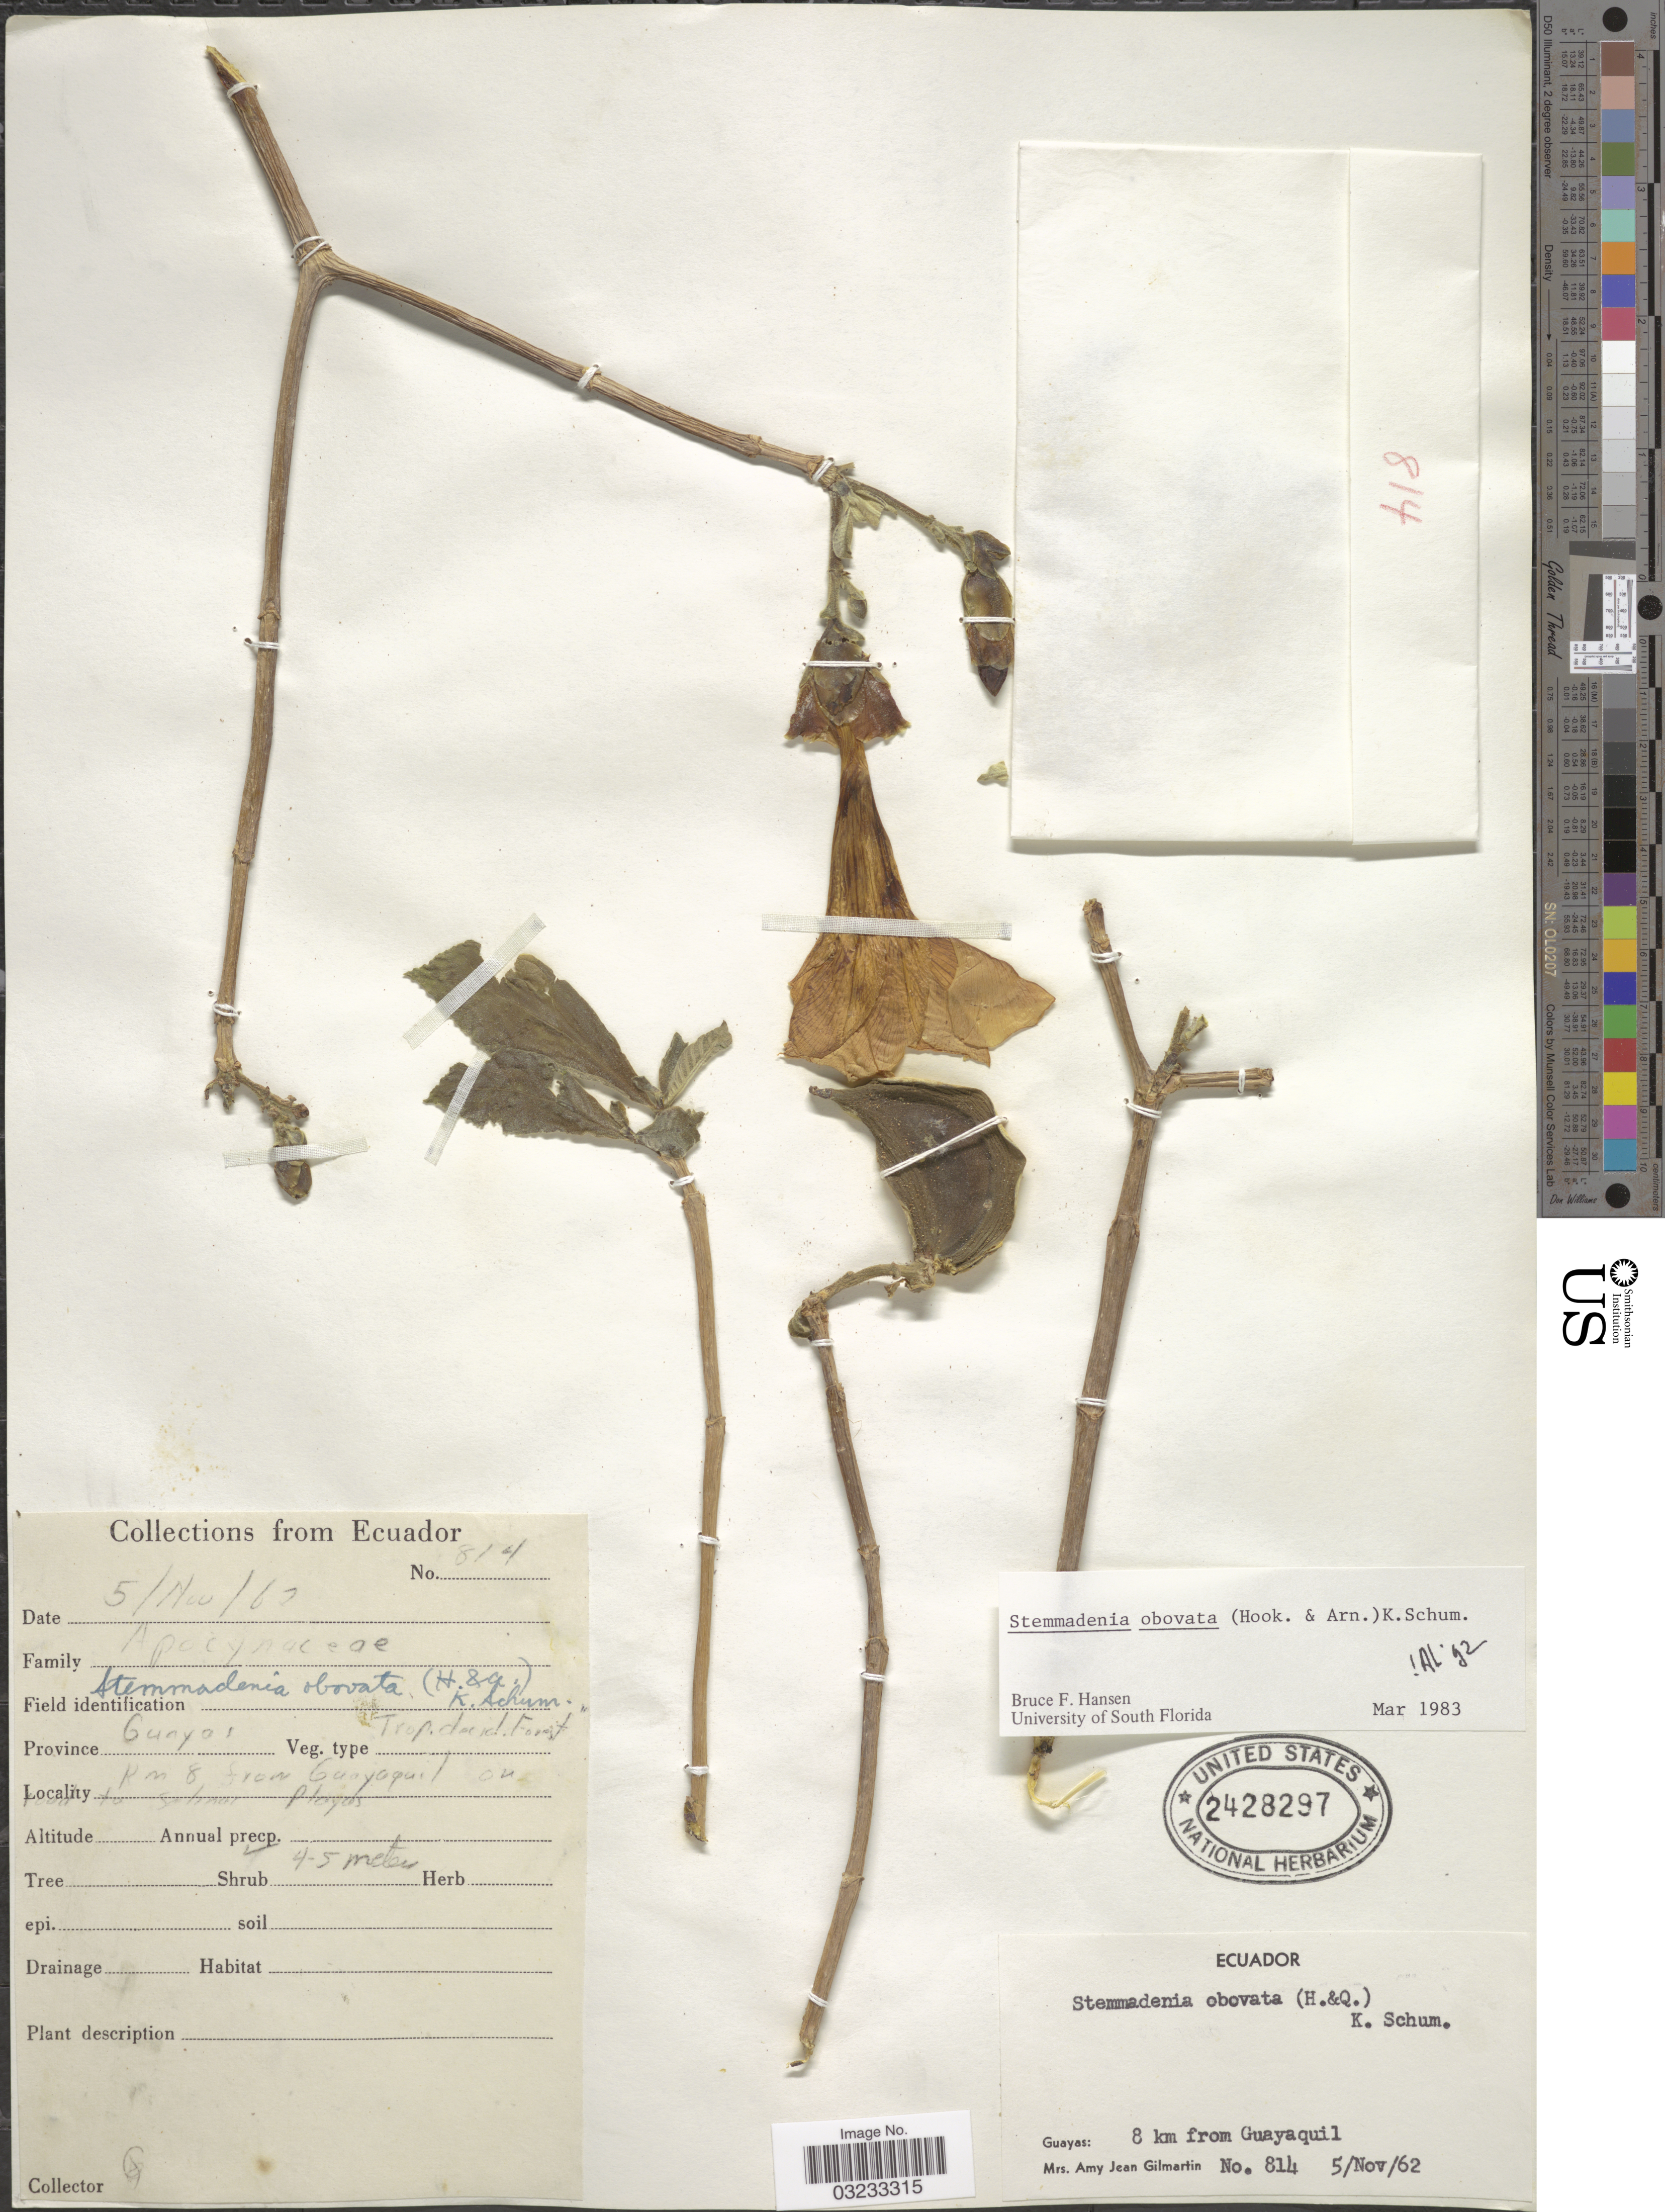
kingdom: Plantae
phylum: Tracheophyta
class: Magnoliopsida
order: Gentianales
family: Apocynaceae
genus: Stemmadenia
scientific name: Stemmadenia obovata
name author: (Hook. & Arn.) K. Schum.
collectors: A. J. Gilmartin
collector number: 814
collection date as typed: Transcribed d/m/y: 5/11/62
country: Ecuador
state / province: Guayas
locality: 8 km from Guayaquil. Km 8 from Guayaquil on road to Salinas Playas.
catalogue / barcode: US 2428297